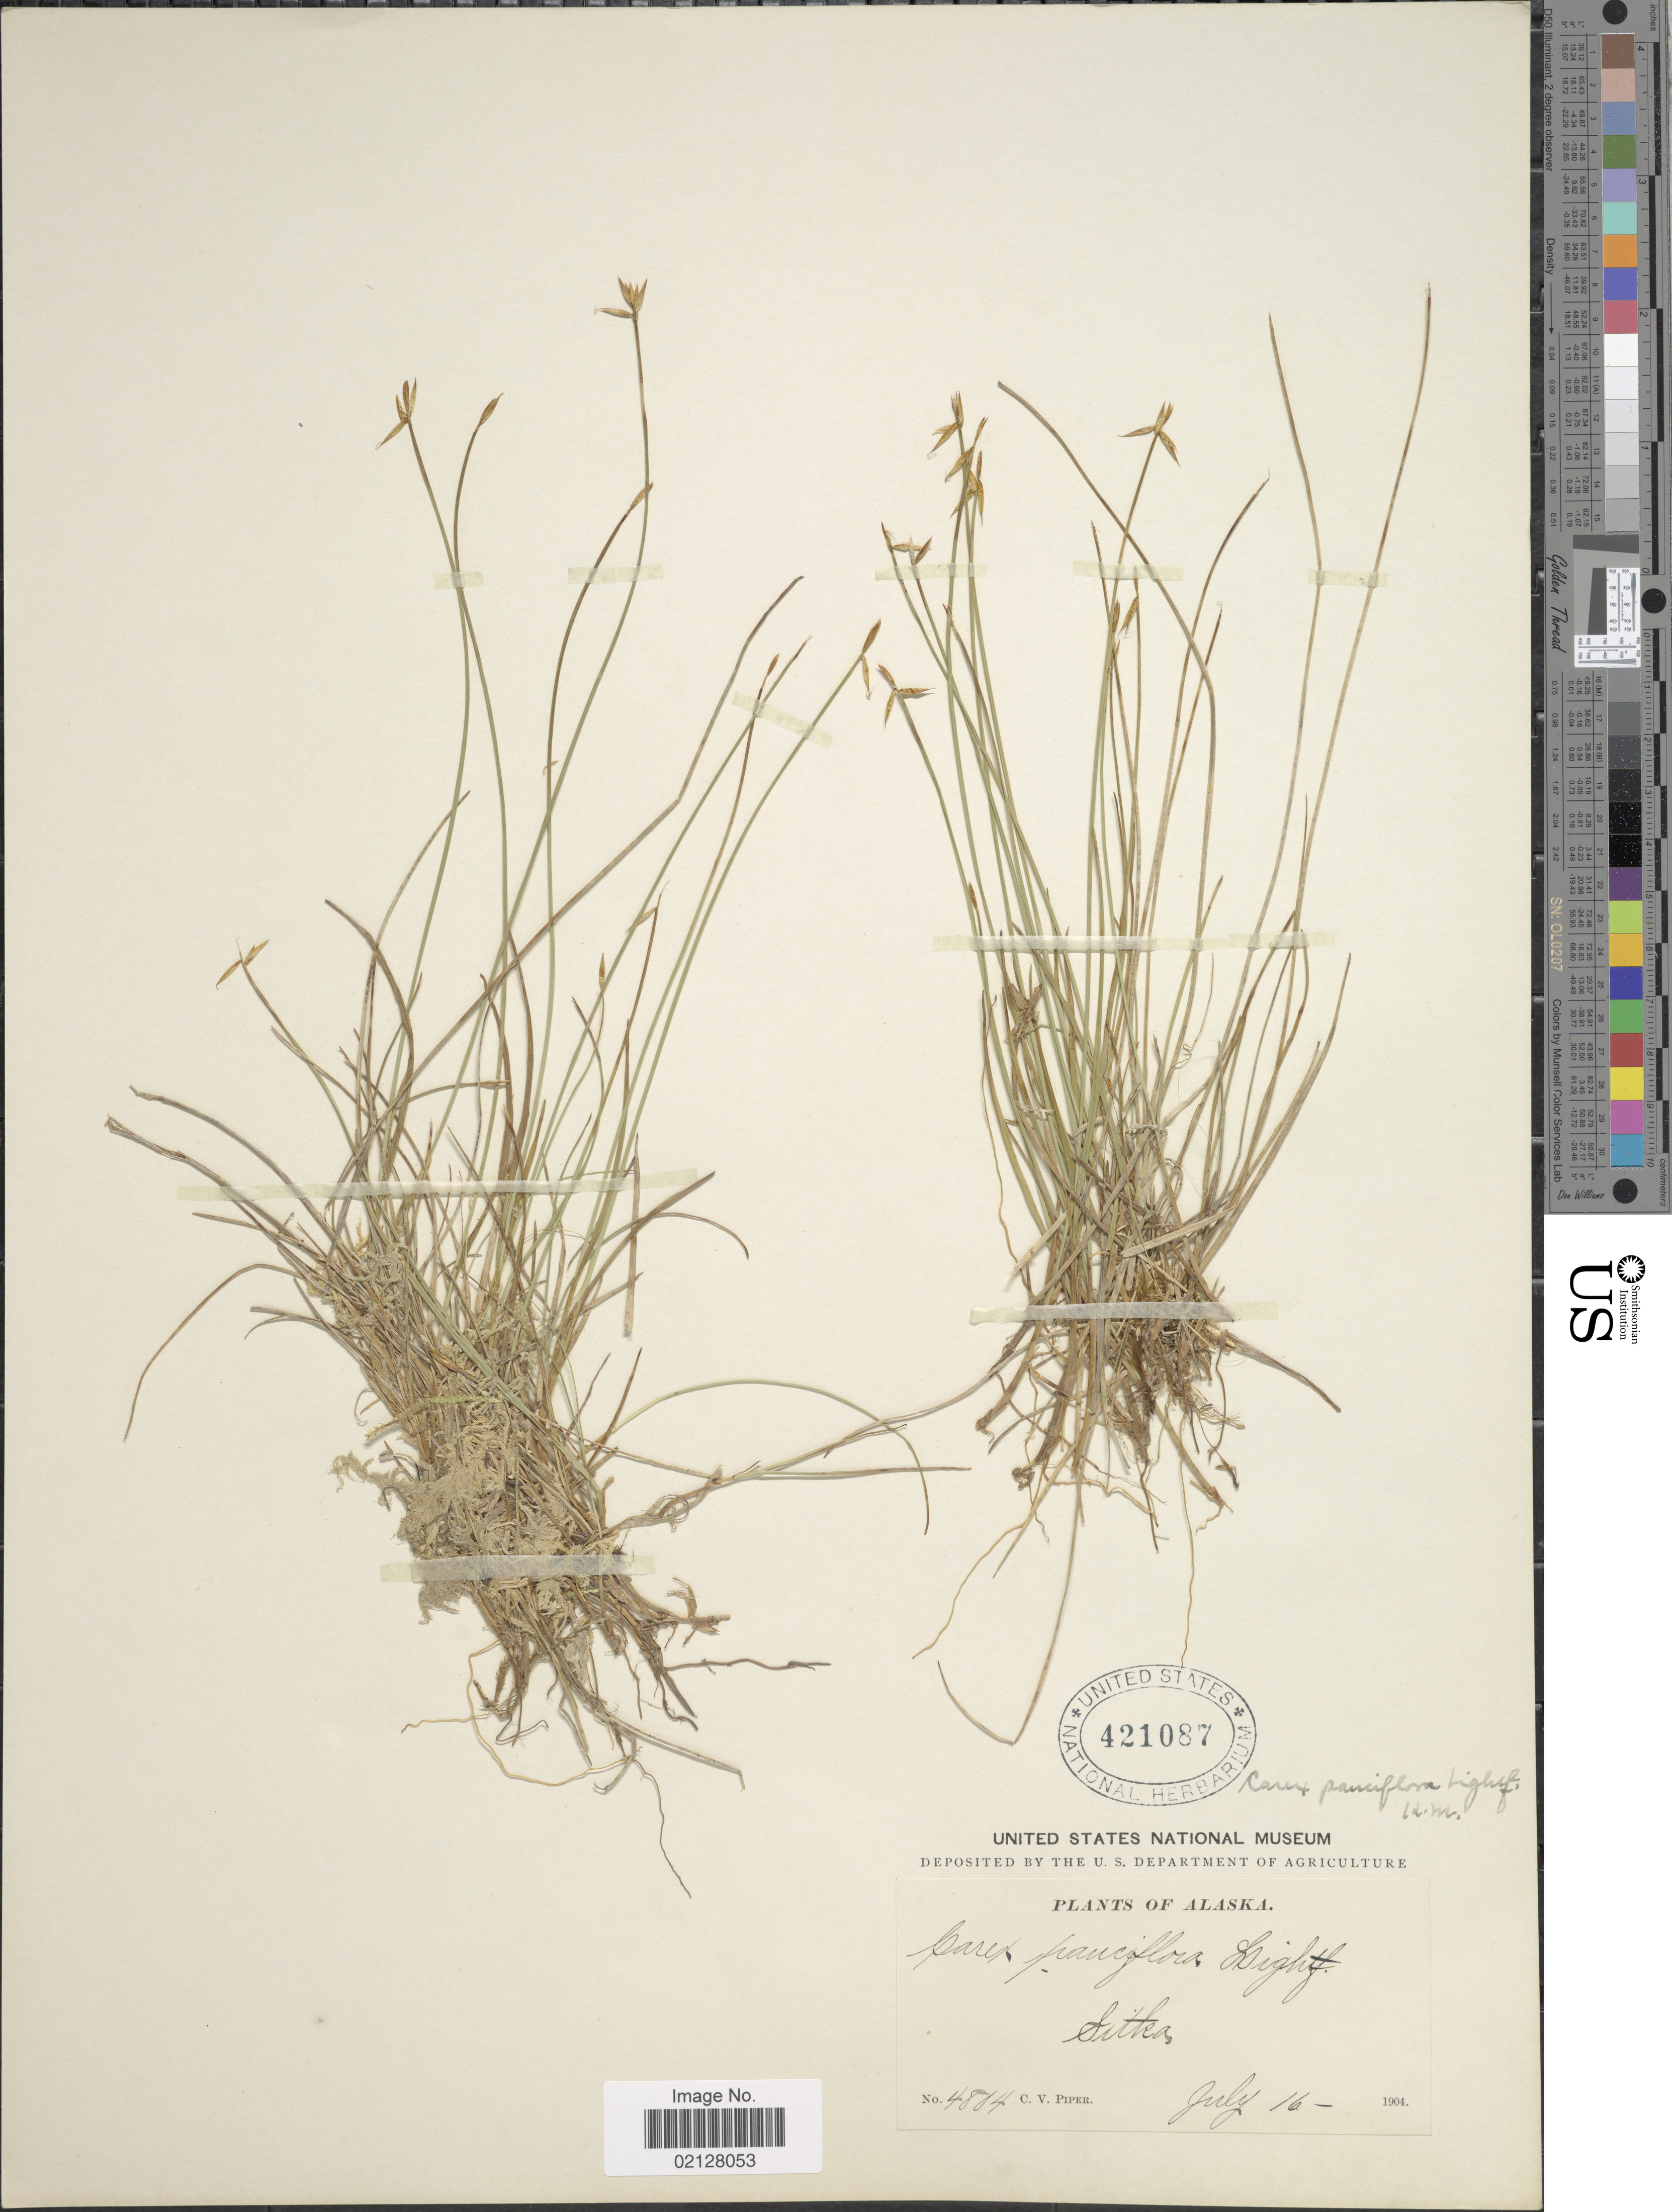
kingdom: Plantae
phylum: Tracheophyta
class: Liliopsida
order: Poales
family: Cyperaceae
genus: Carex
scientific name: Carex pauciflora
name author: Lightf.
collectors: C. V. Piper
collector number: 4804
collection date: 1904-07-16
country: United States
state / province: Alaska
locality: Sitka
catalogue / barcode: US 421087